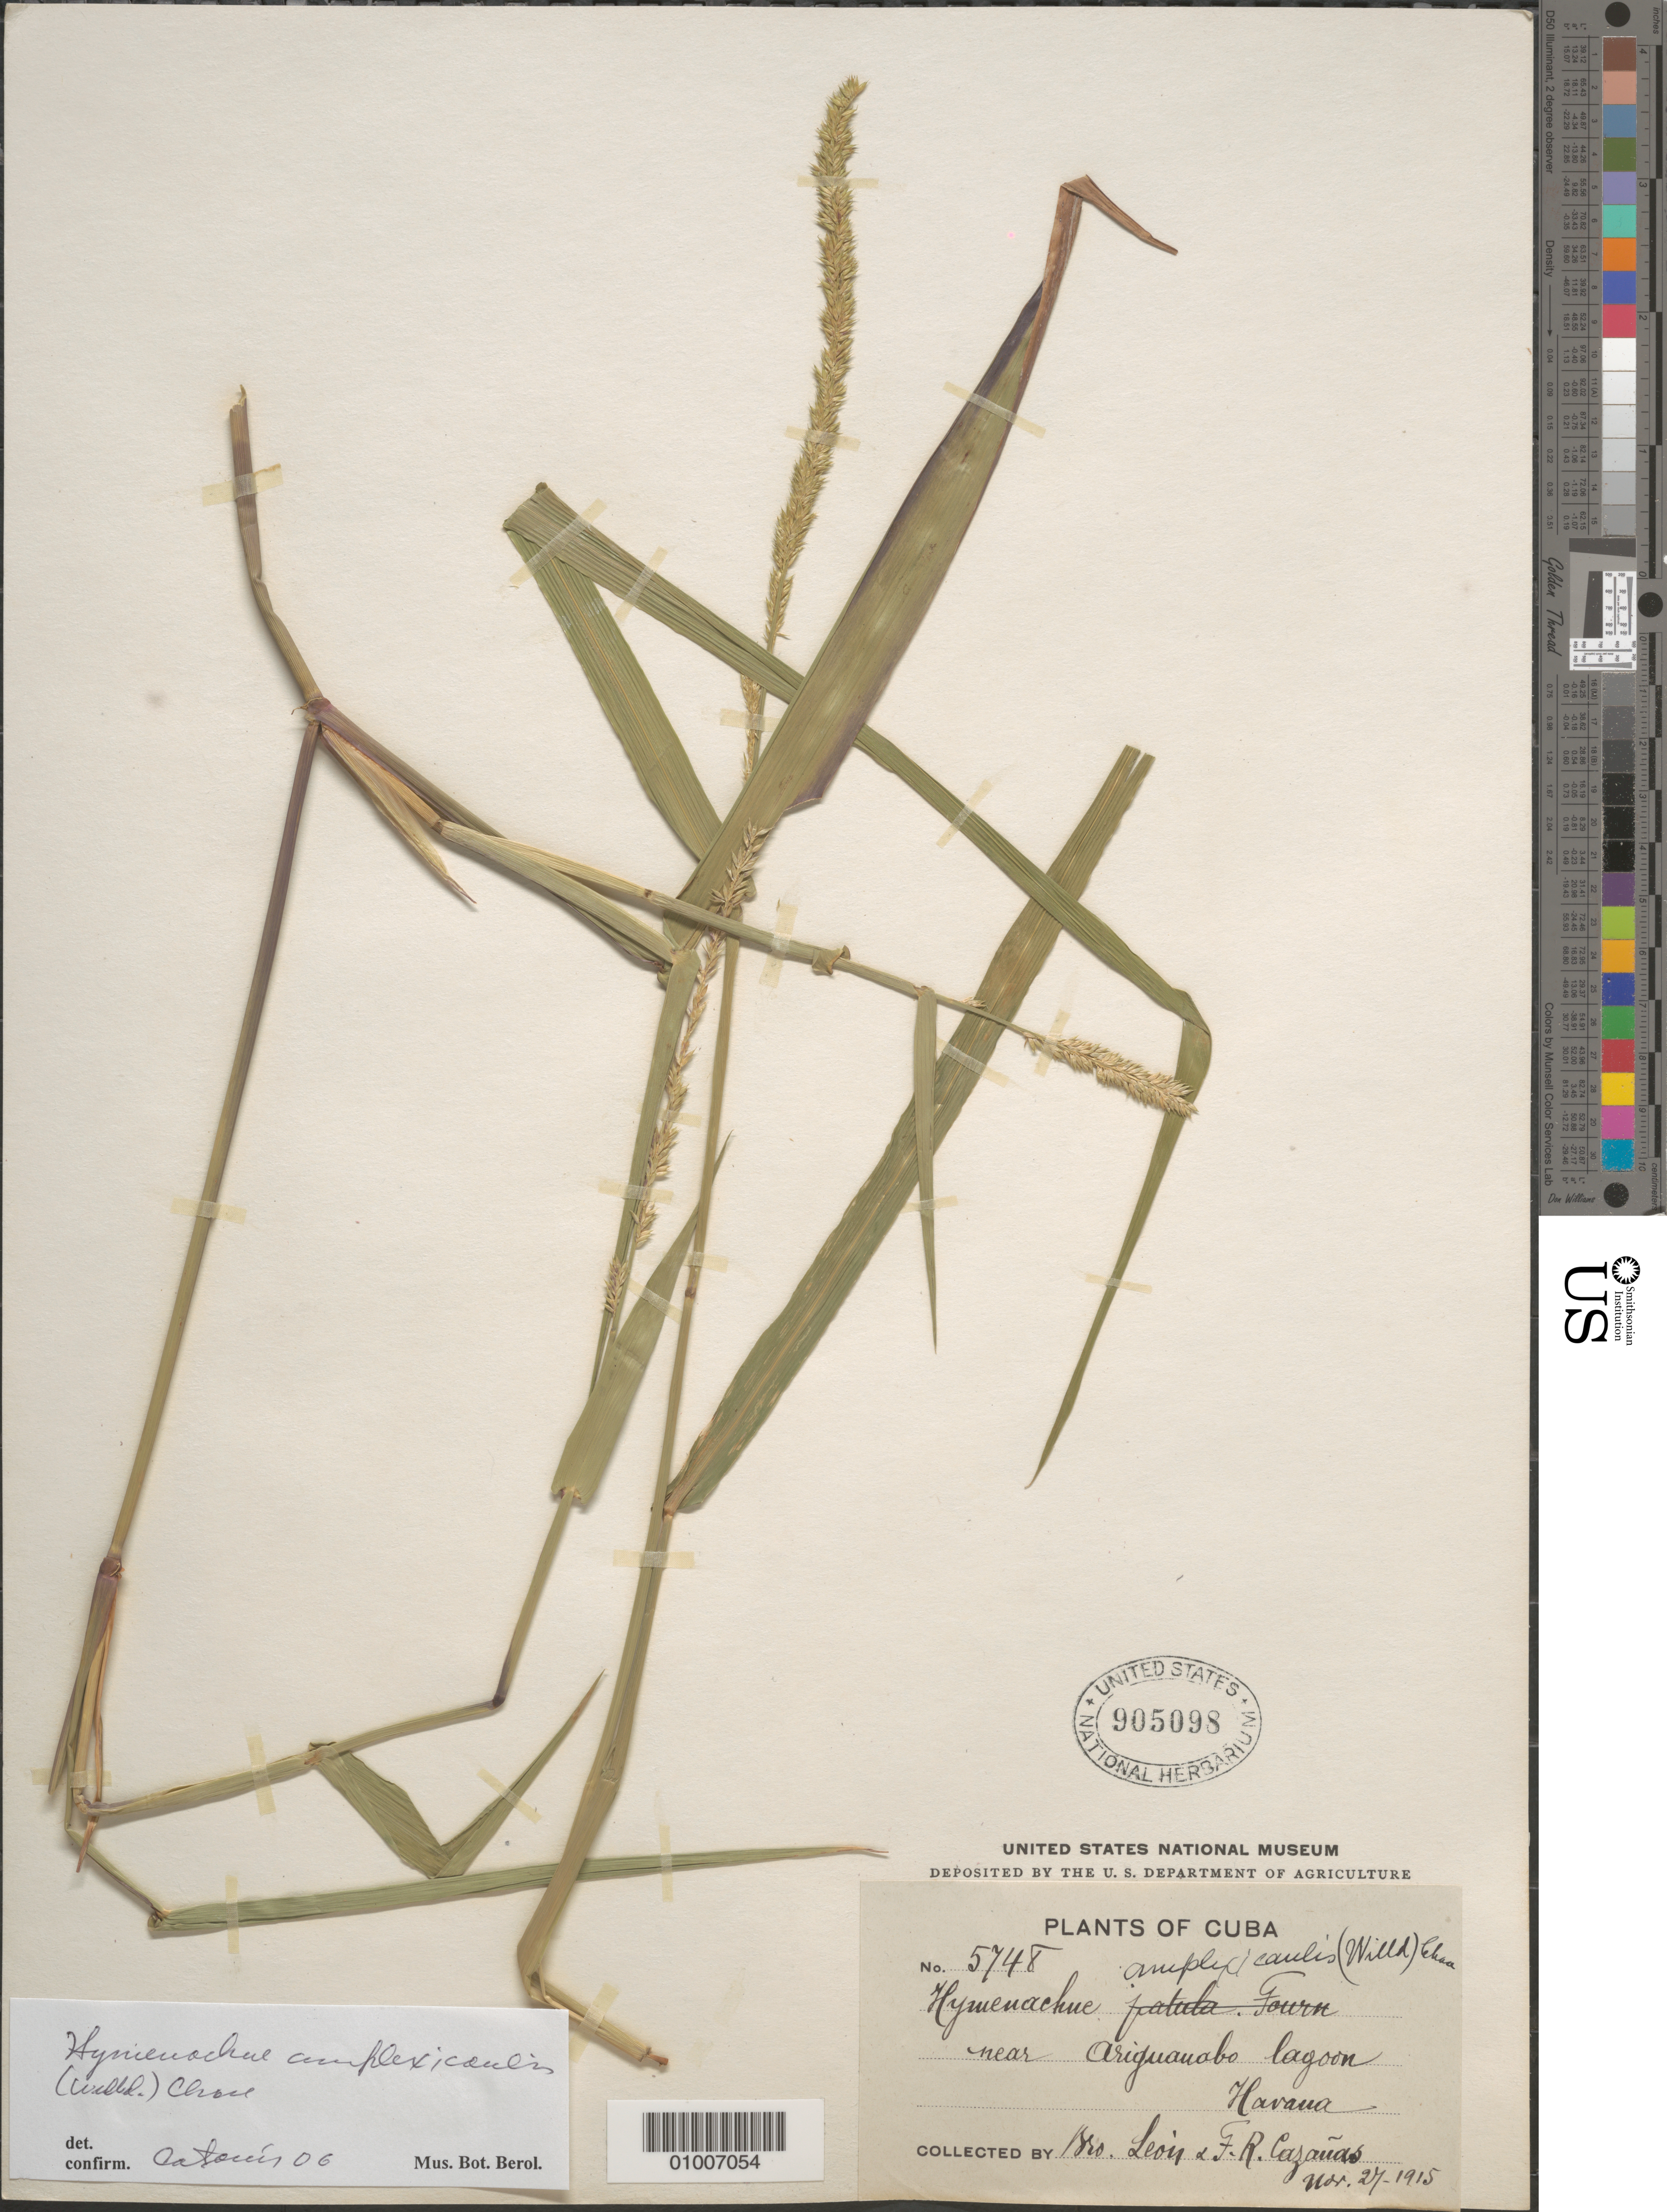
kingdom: Plantae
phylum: Tracheophyta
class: Liliopsida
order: Poales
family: Poaceae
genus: Hymenachne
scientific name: Hymenachne amplexicaulis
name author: (Rudge) Nees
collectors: Bro. León & F. Cazauas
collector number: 5748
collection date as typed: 27 Nov 1915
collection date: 1915-11-27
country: Cuba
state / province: La Habana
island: Cuba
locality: near Ariguanabo lagoon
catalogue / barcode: US 905098